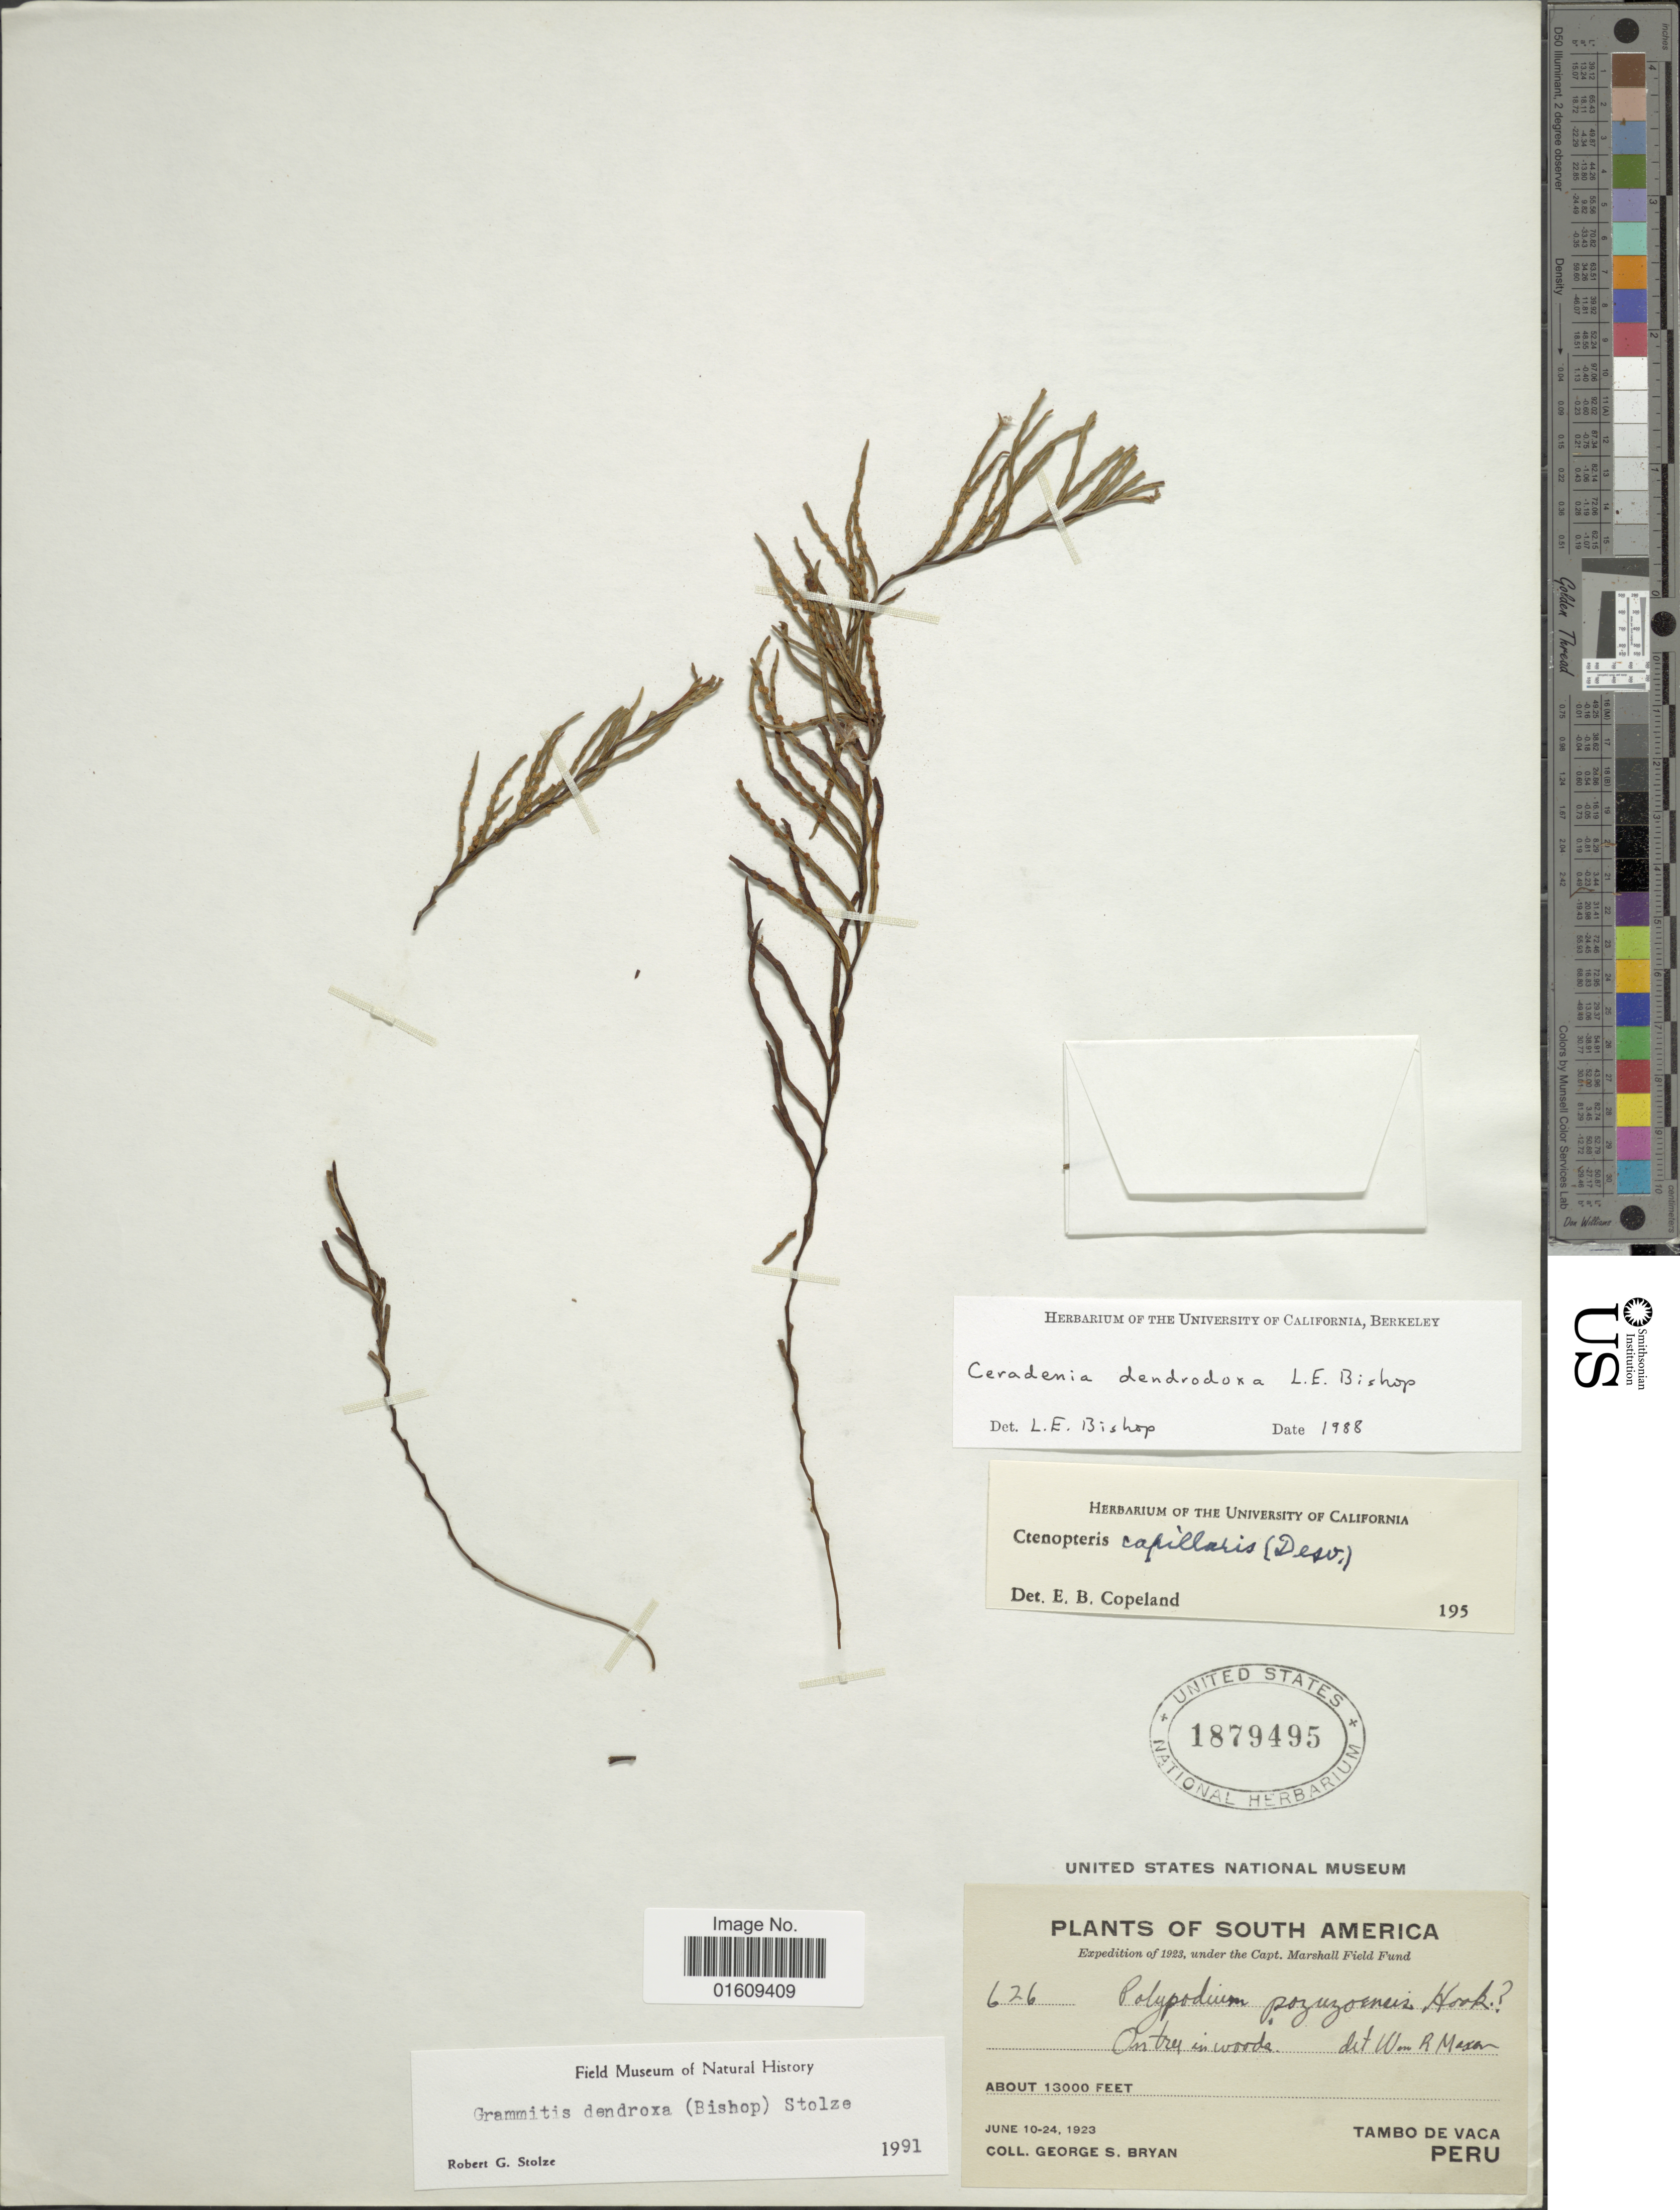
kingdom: Plantae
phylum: Tracheophyta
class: Polypodiopsida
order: Polypodiales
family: Polypodiaceae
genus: Ceradenia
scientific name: Ceradenia dendrodoxa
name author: L.E. Bishop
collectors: G. S. Bryan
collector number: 626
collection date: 1923-06-10/1923-06-24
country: Peru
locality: South America, Tambo de Vaca, Peru.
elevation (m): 3962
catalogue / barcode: US 1879495